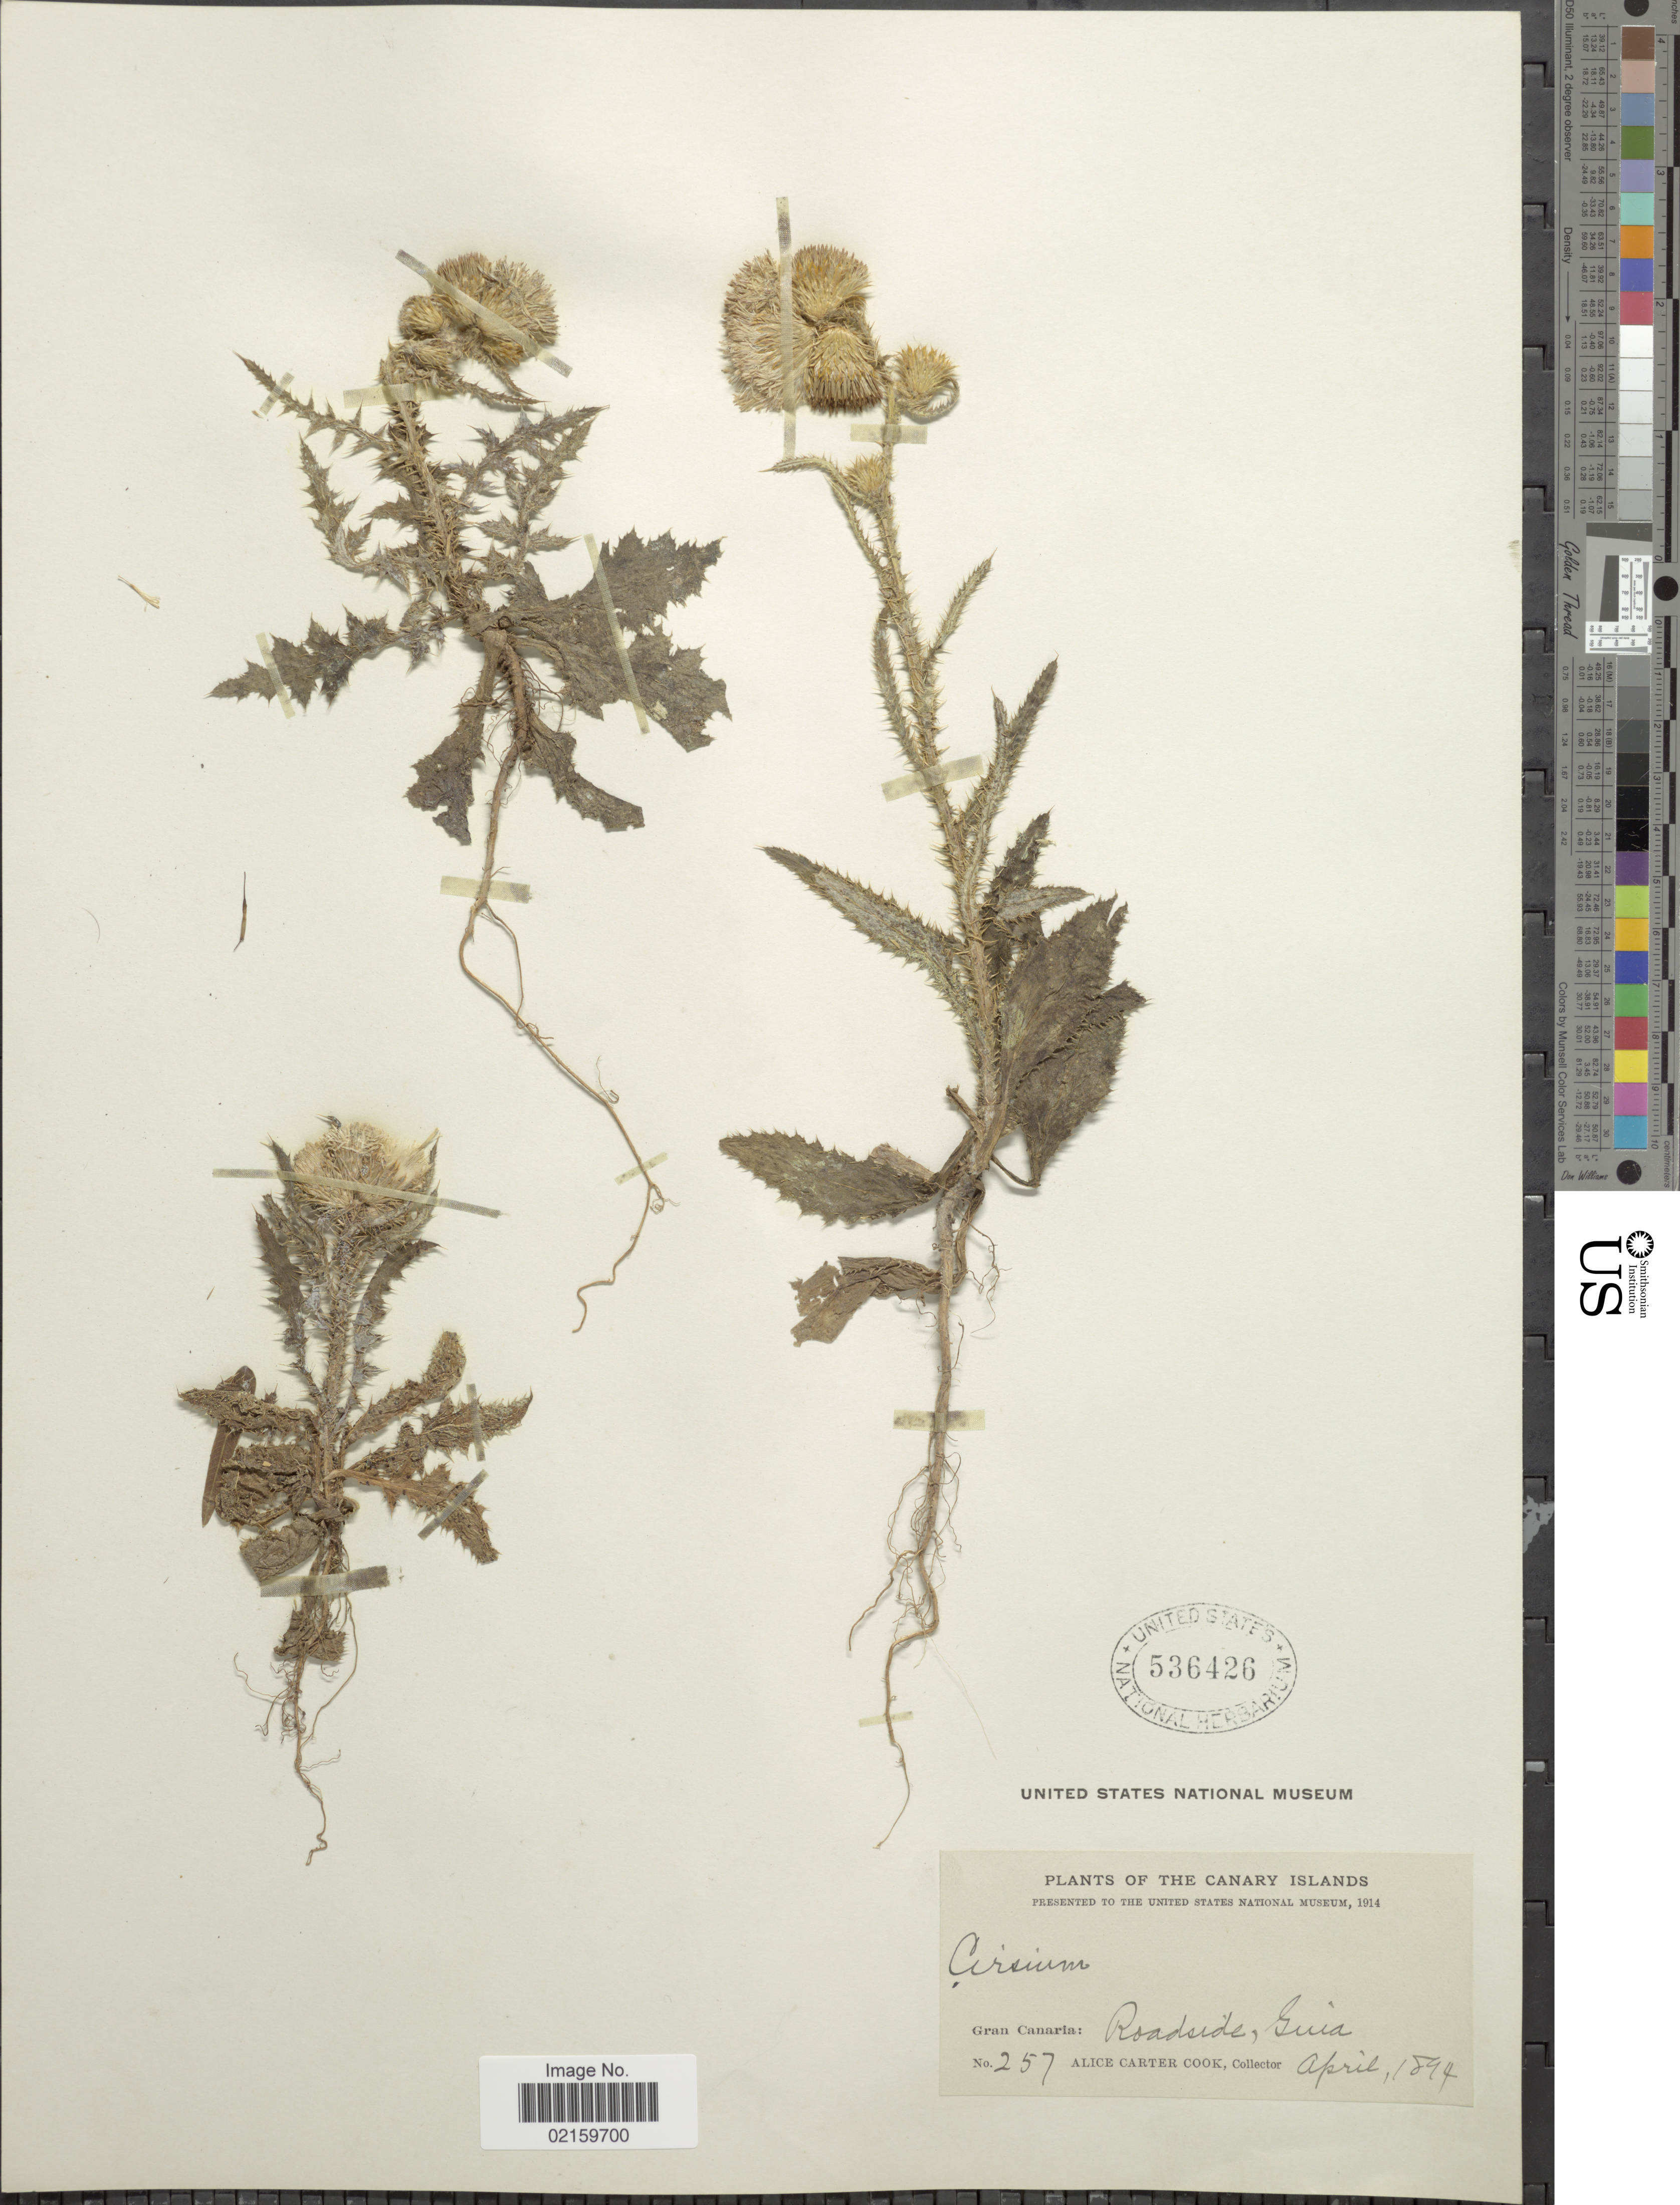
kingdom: Plantae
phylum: Tracheophyta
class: Magnoliopsida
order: Asterales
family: Asteraceae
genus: Cirsium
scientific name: Cirsium sp.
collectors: Alice C. Cook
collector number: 257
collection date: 1894-04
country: Spain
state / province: Canarias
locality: The Canary Islands. Gran Canaria: Roadside Guia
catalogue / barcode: US 536426